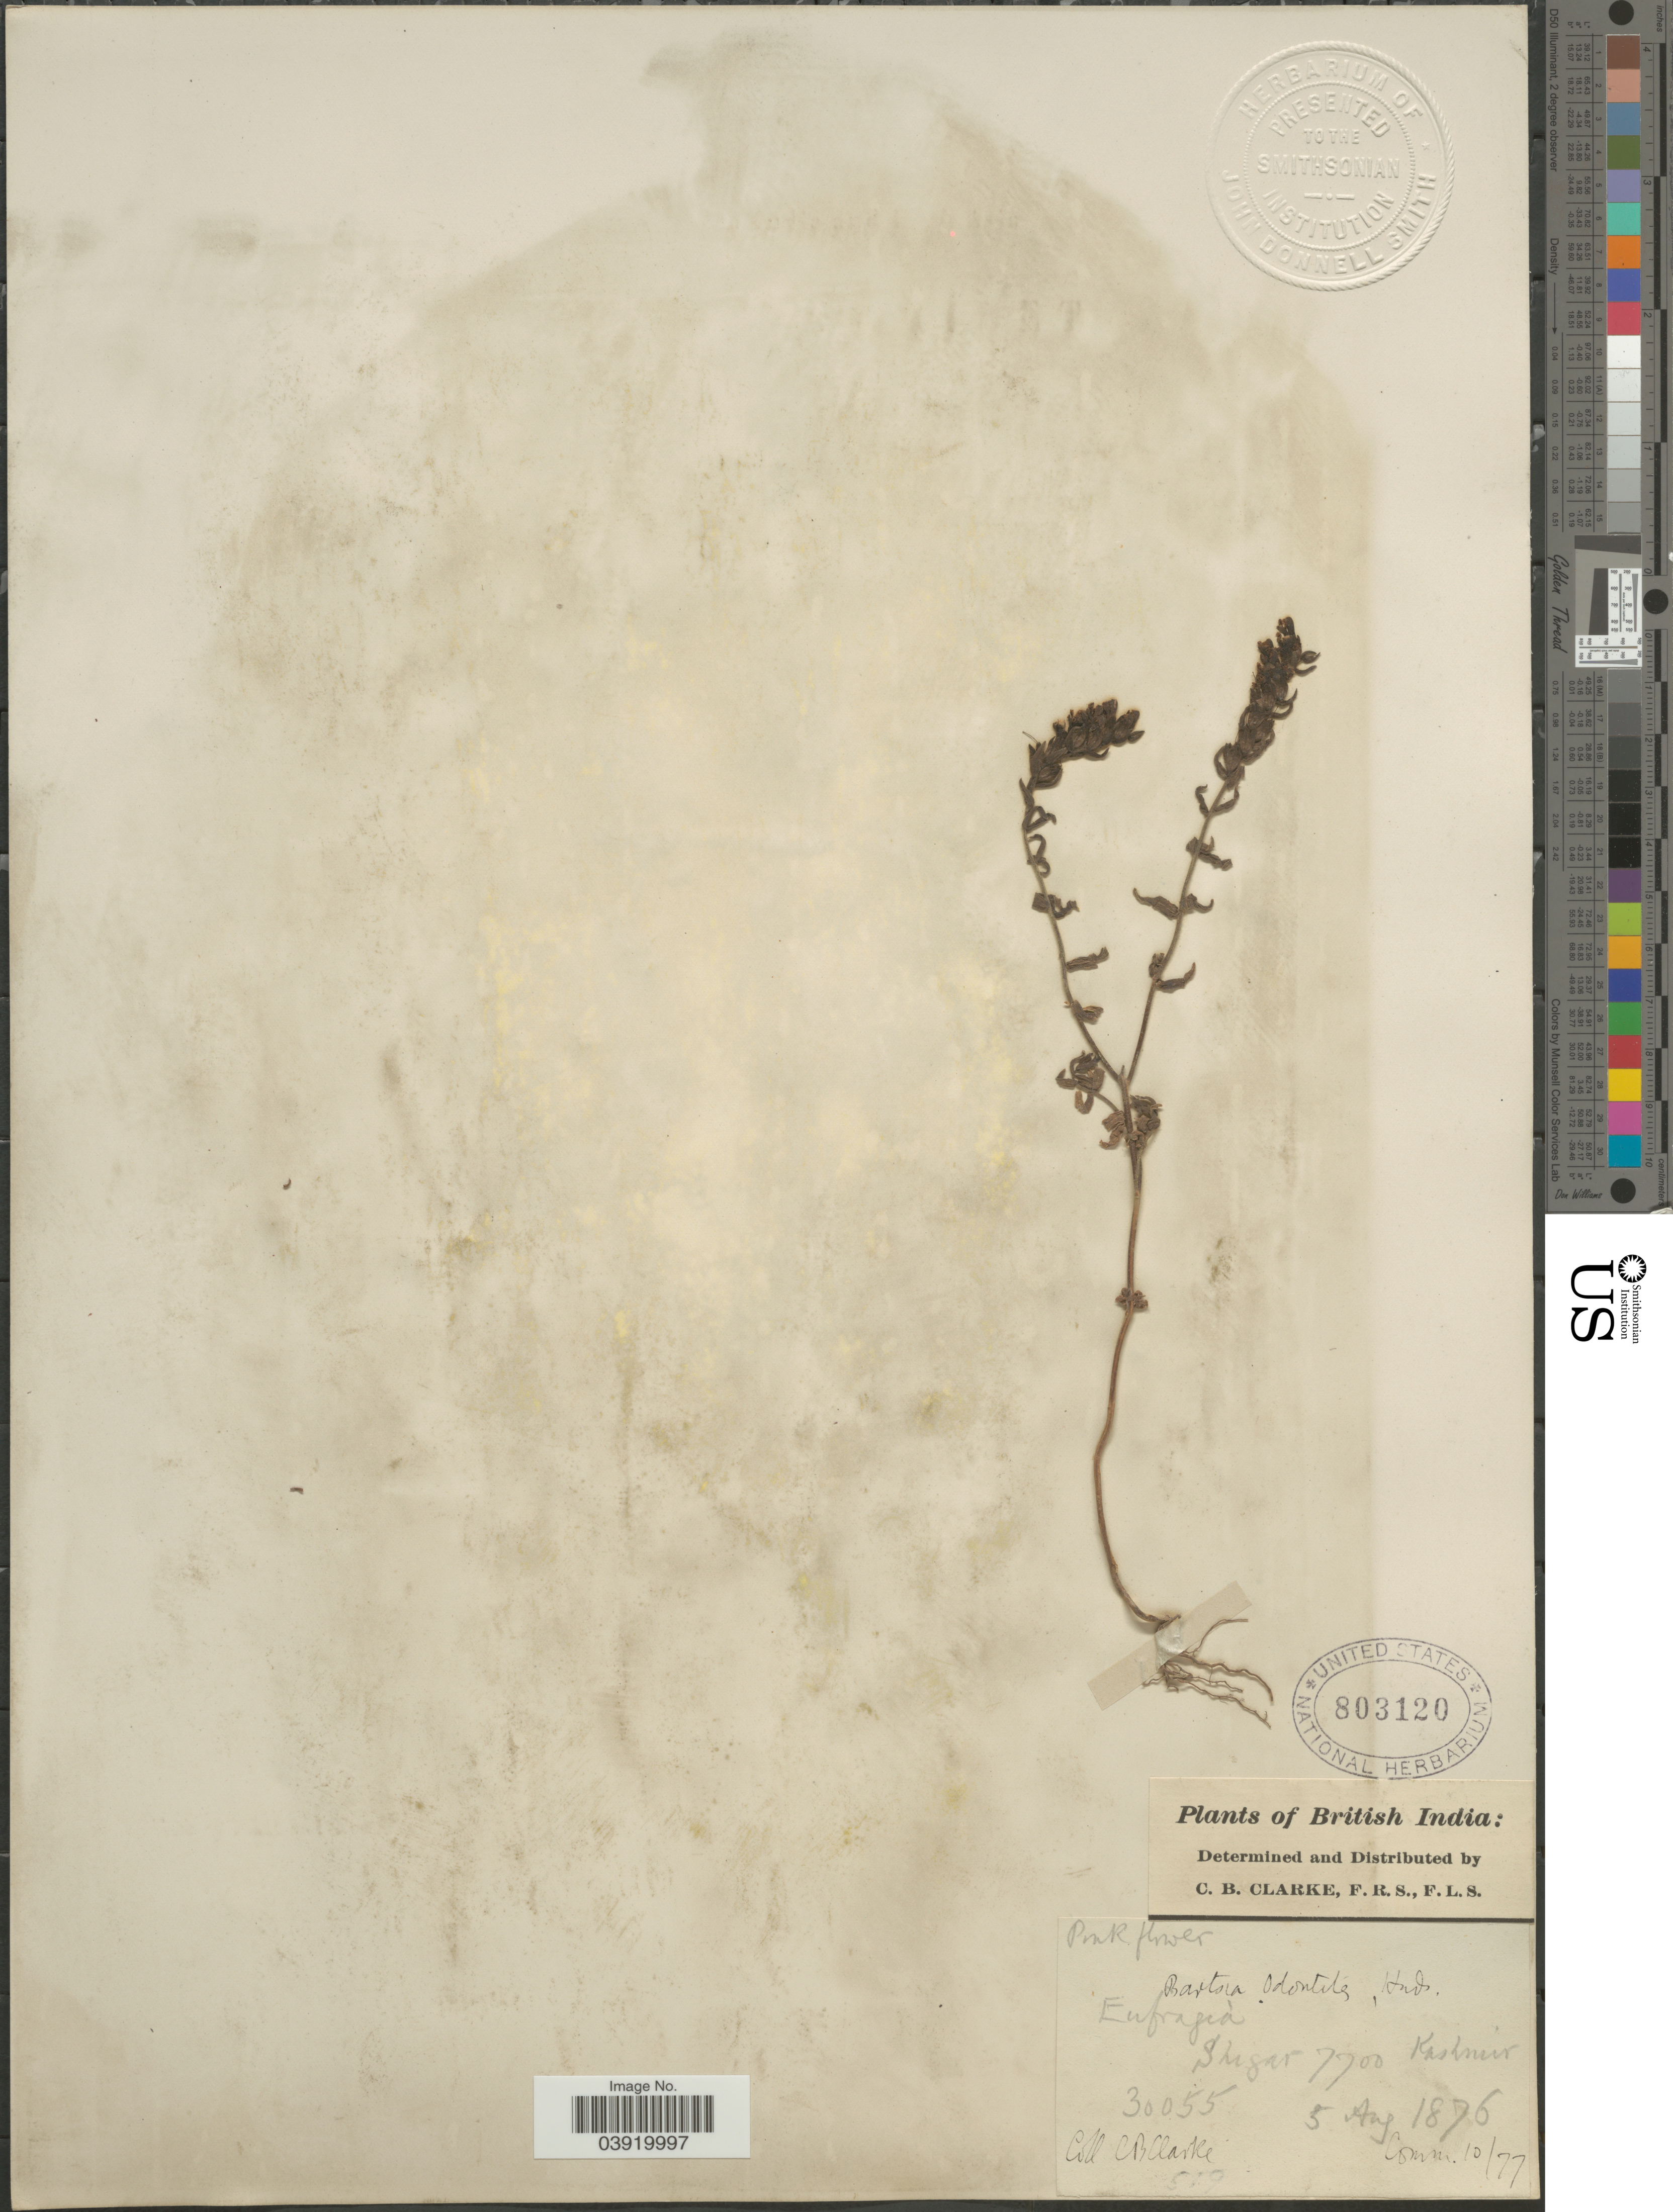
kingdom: Plantae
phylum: Tracheophyta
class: Magnoliopsida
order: Lamiales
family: Orobanchaceae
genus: Odontites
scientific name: Odontites vulgaris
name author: Moench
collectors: C. B. Clarke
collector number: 30055/519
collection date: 1876-08-05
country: India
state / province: Jammu and Kashmir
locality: British India. Shigar, Kashmir.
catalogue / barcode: US 803120